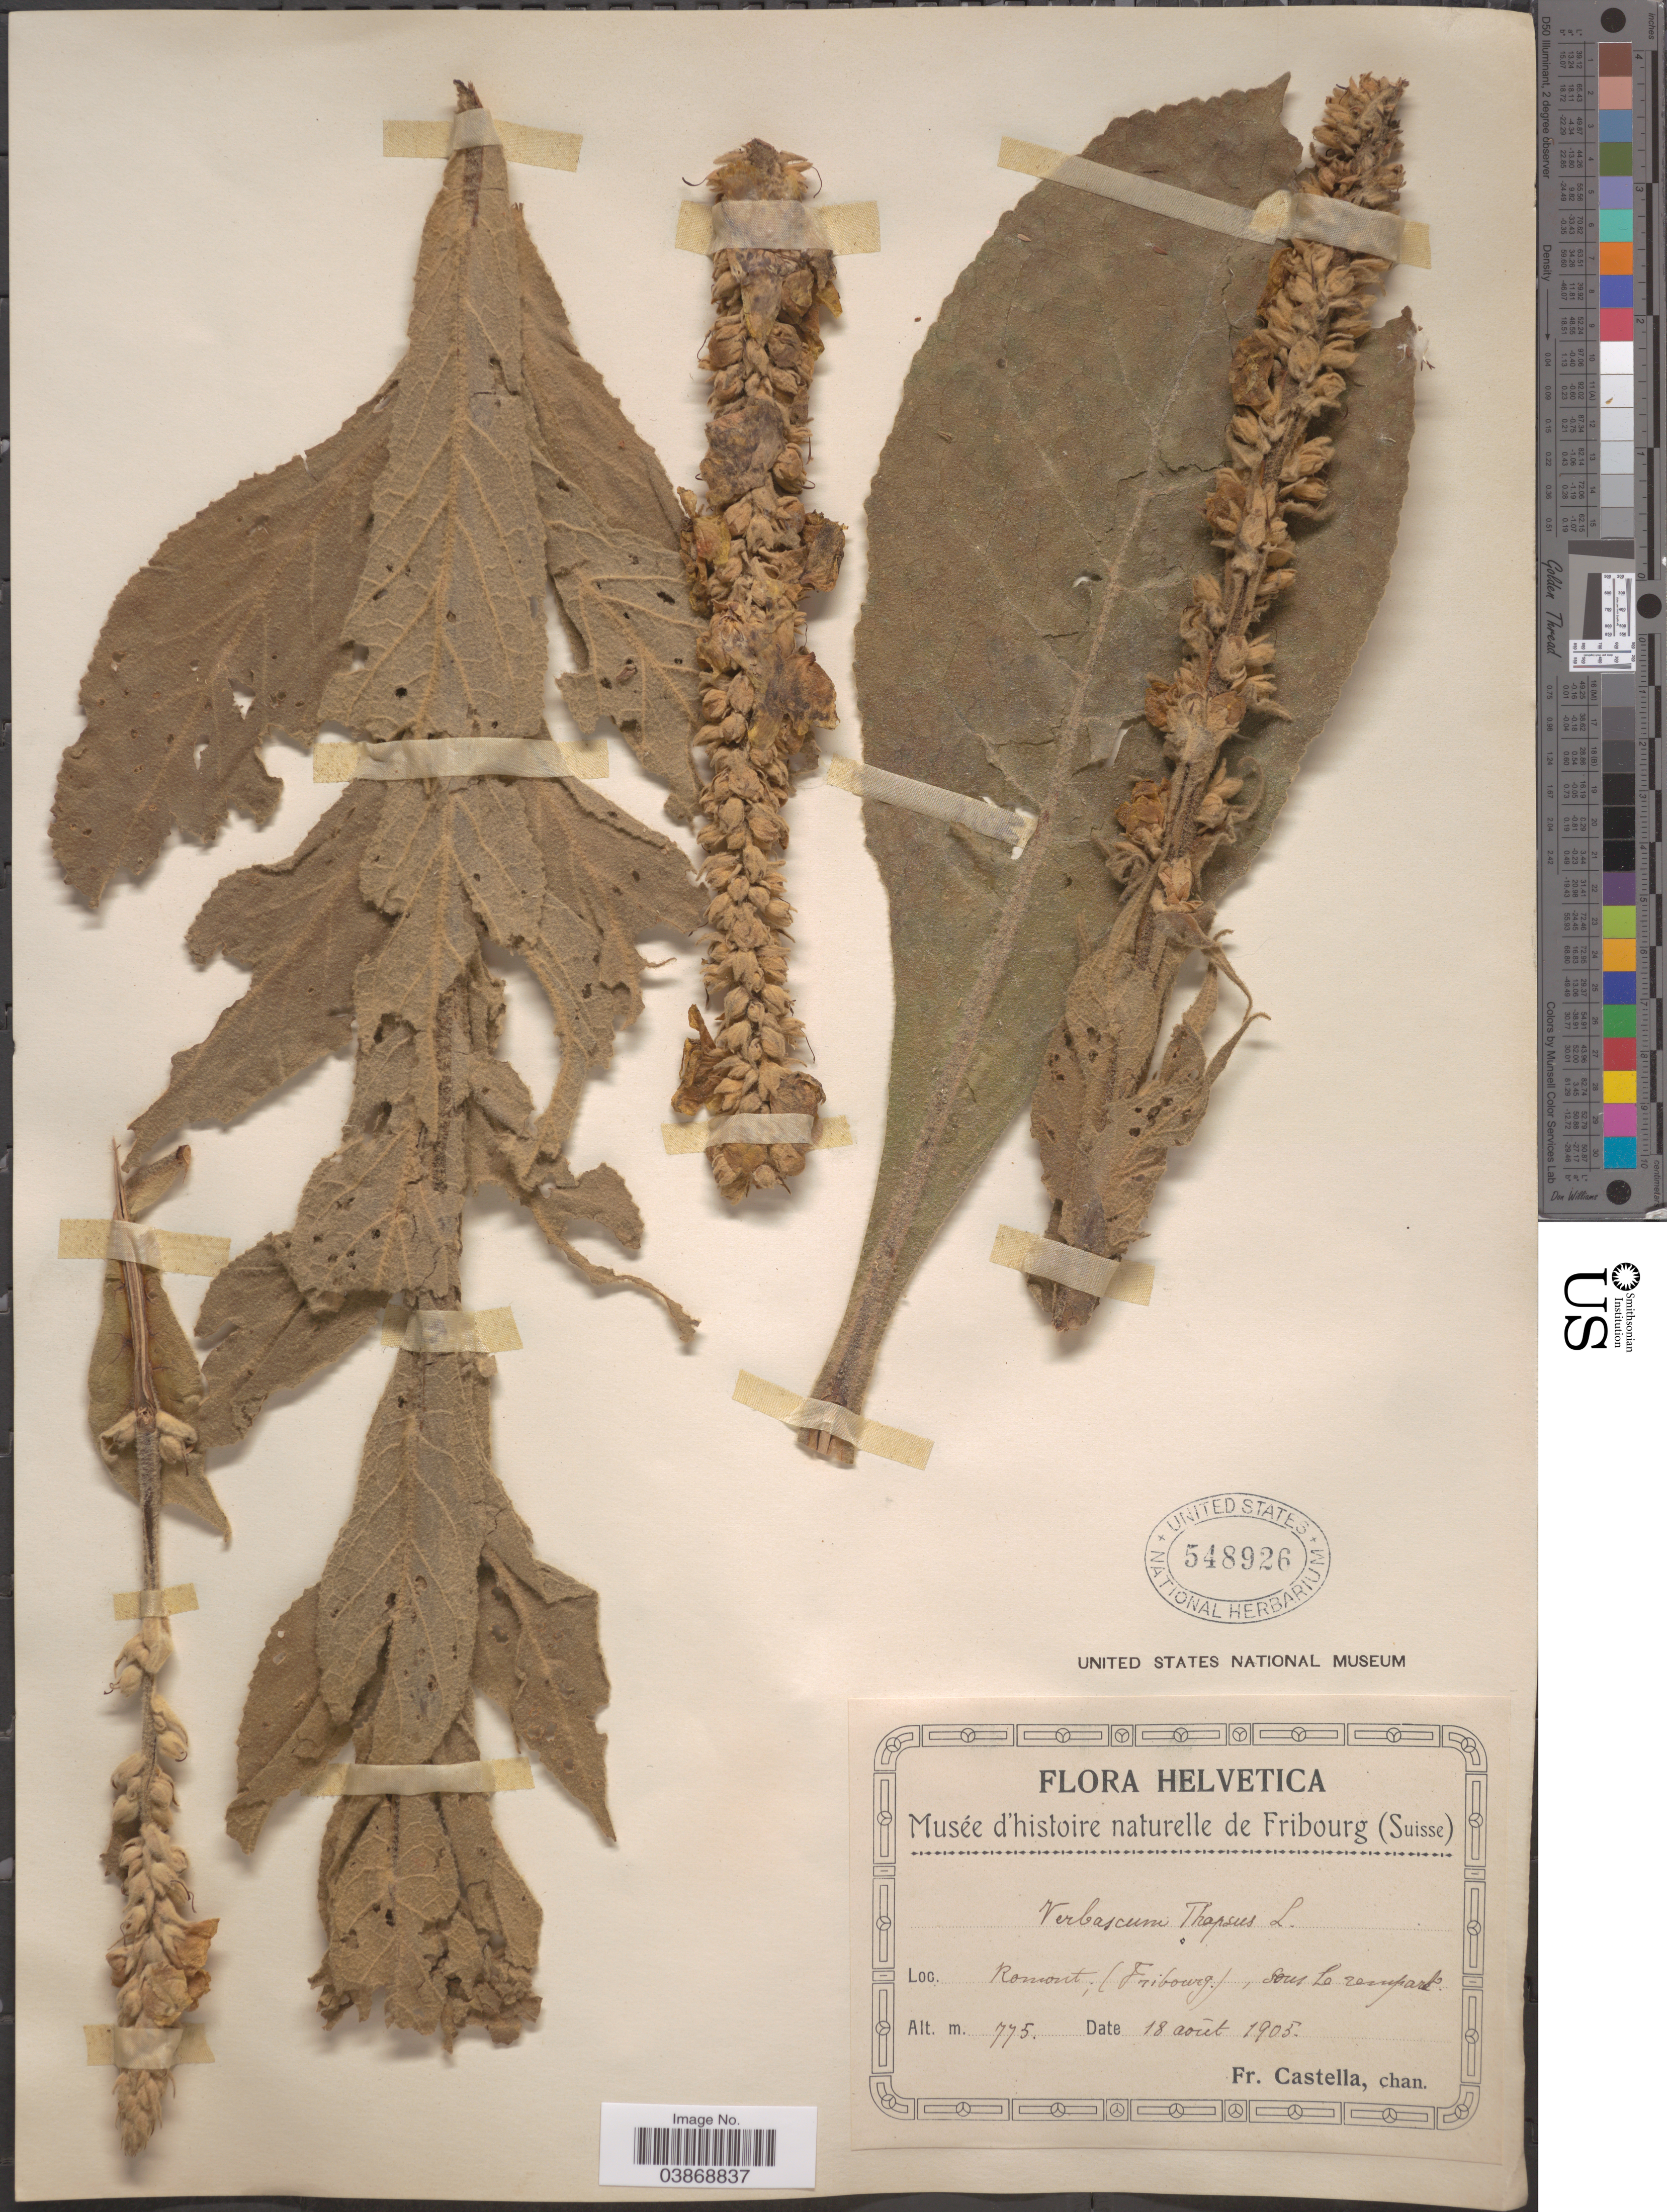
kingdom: Plantae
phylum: Tracheophyta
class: Magnoliopsida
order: Lamiales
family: Scrophulariaceae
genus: Verbascum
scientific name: Verbascum thapsus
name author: L.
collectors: Fr. Castella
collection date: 1905-08-18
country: Switzerland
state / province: Fribourg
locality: Helvetica. Romont; (Fribourg), sous Le rempart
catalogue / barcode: US 548926